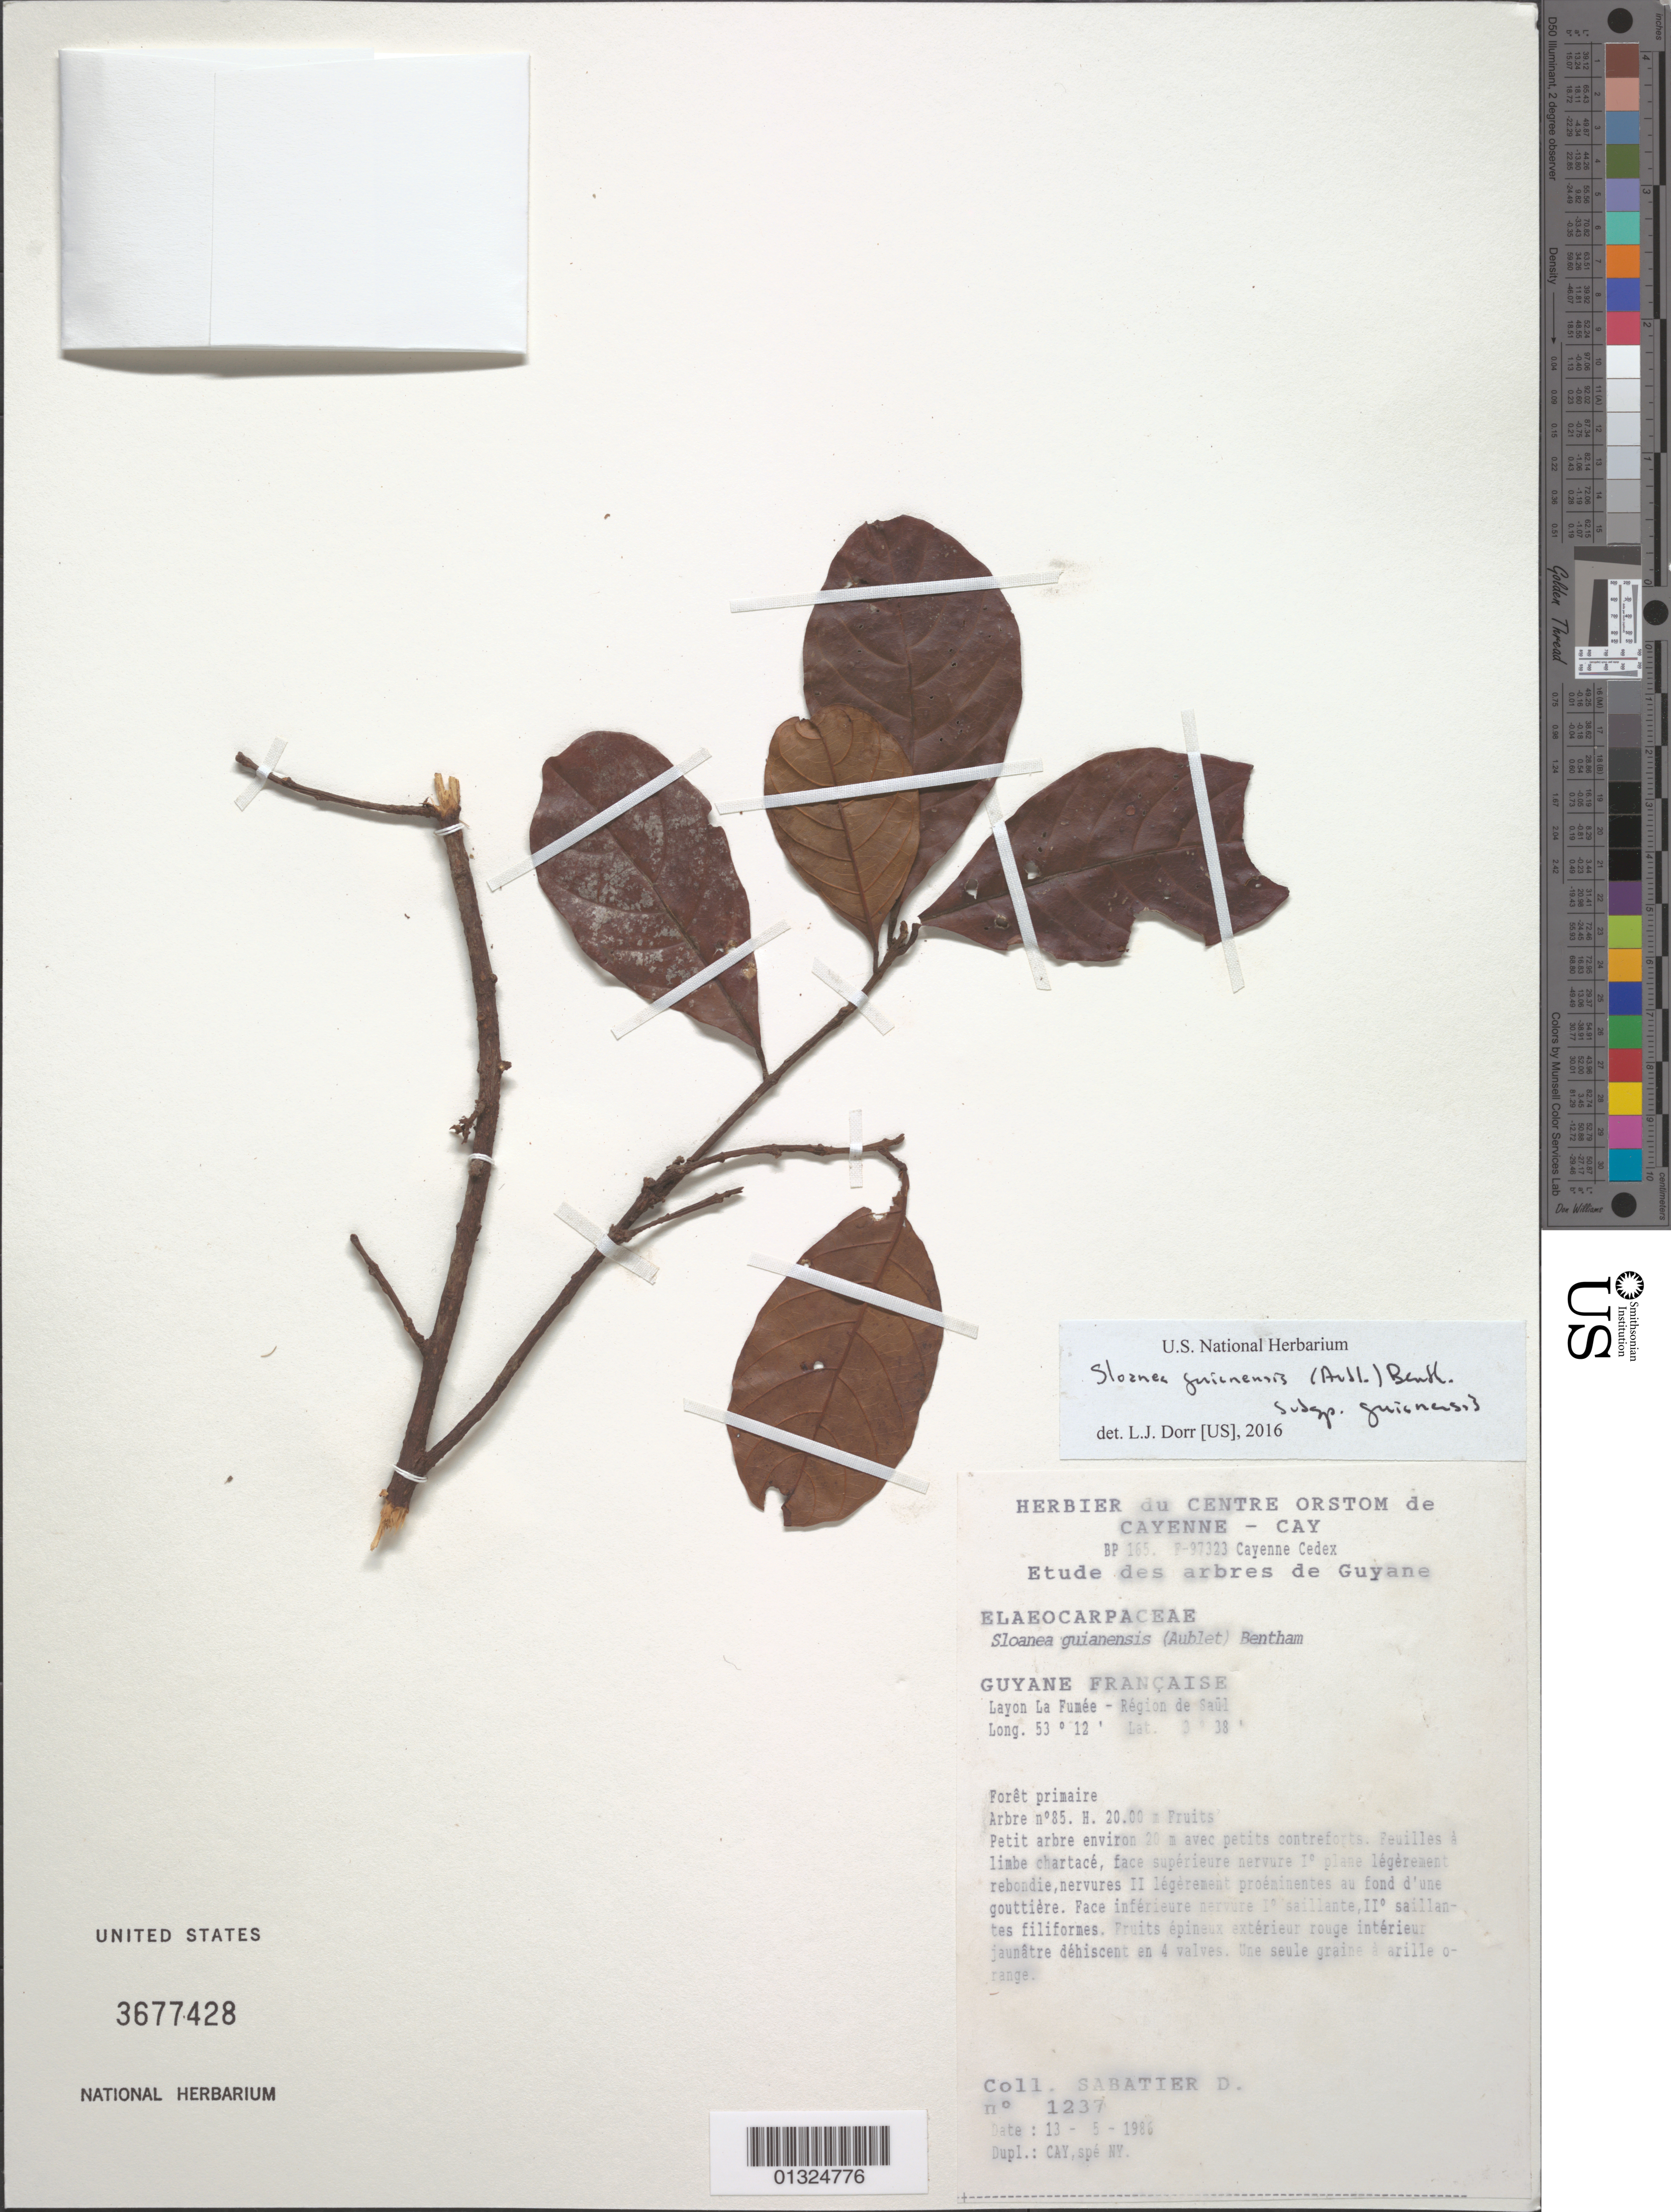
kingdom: Plantae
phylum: Tracheophyta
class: Magnoliopsida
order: Oxalidales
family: Elaeocarpaceae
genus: Sloanea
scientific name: Sloanea guianensis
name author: (Aubl.) Benth.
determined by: Dorr, L. J., (BOT), Smithsonian Institution - National Museum of Natural History (UNITED STATES)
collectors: D. Sabatier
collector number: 1237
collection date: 1986-05-13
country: French Guiana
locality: Layon La Fumée, Région de Saül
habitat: Foret primaire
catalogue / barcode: US 3677428